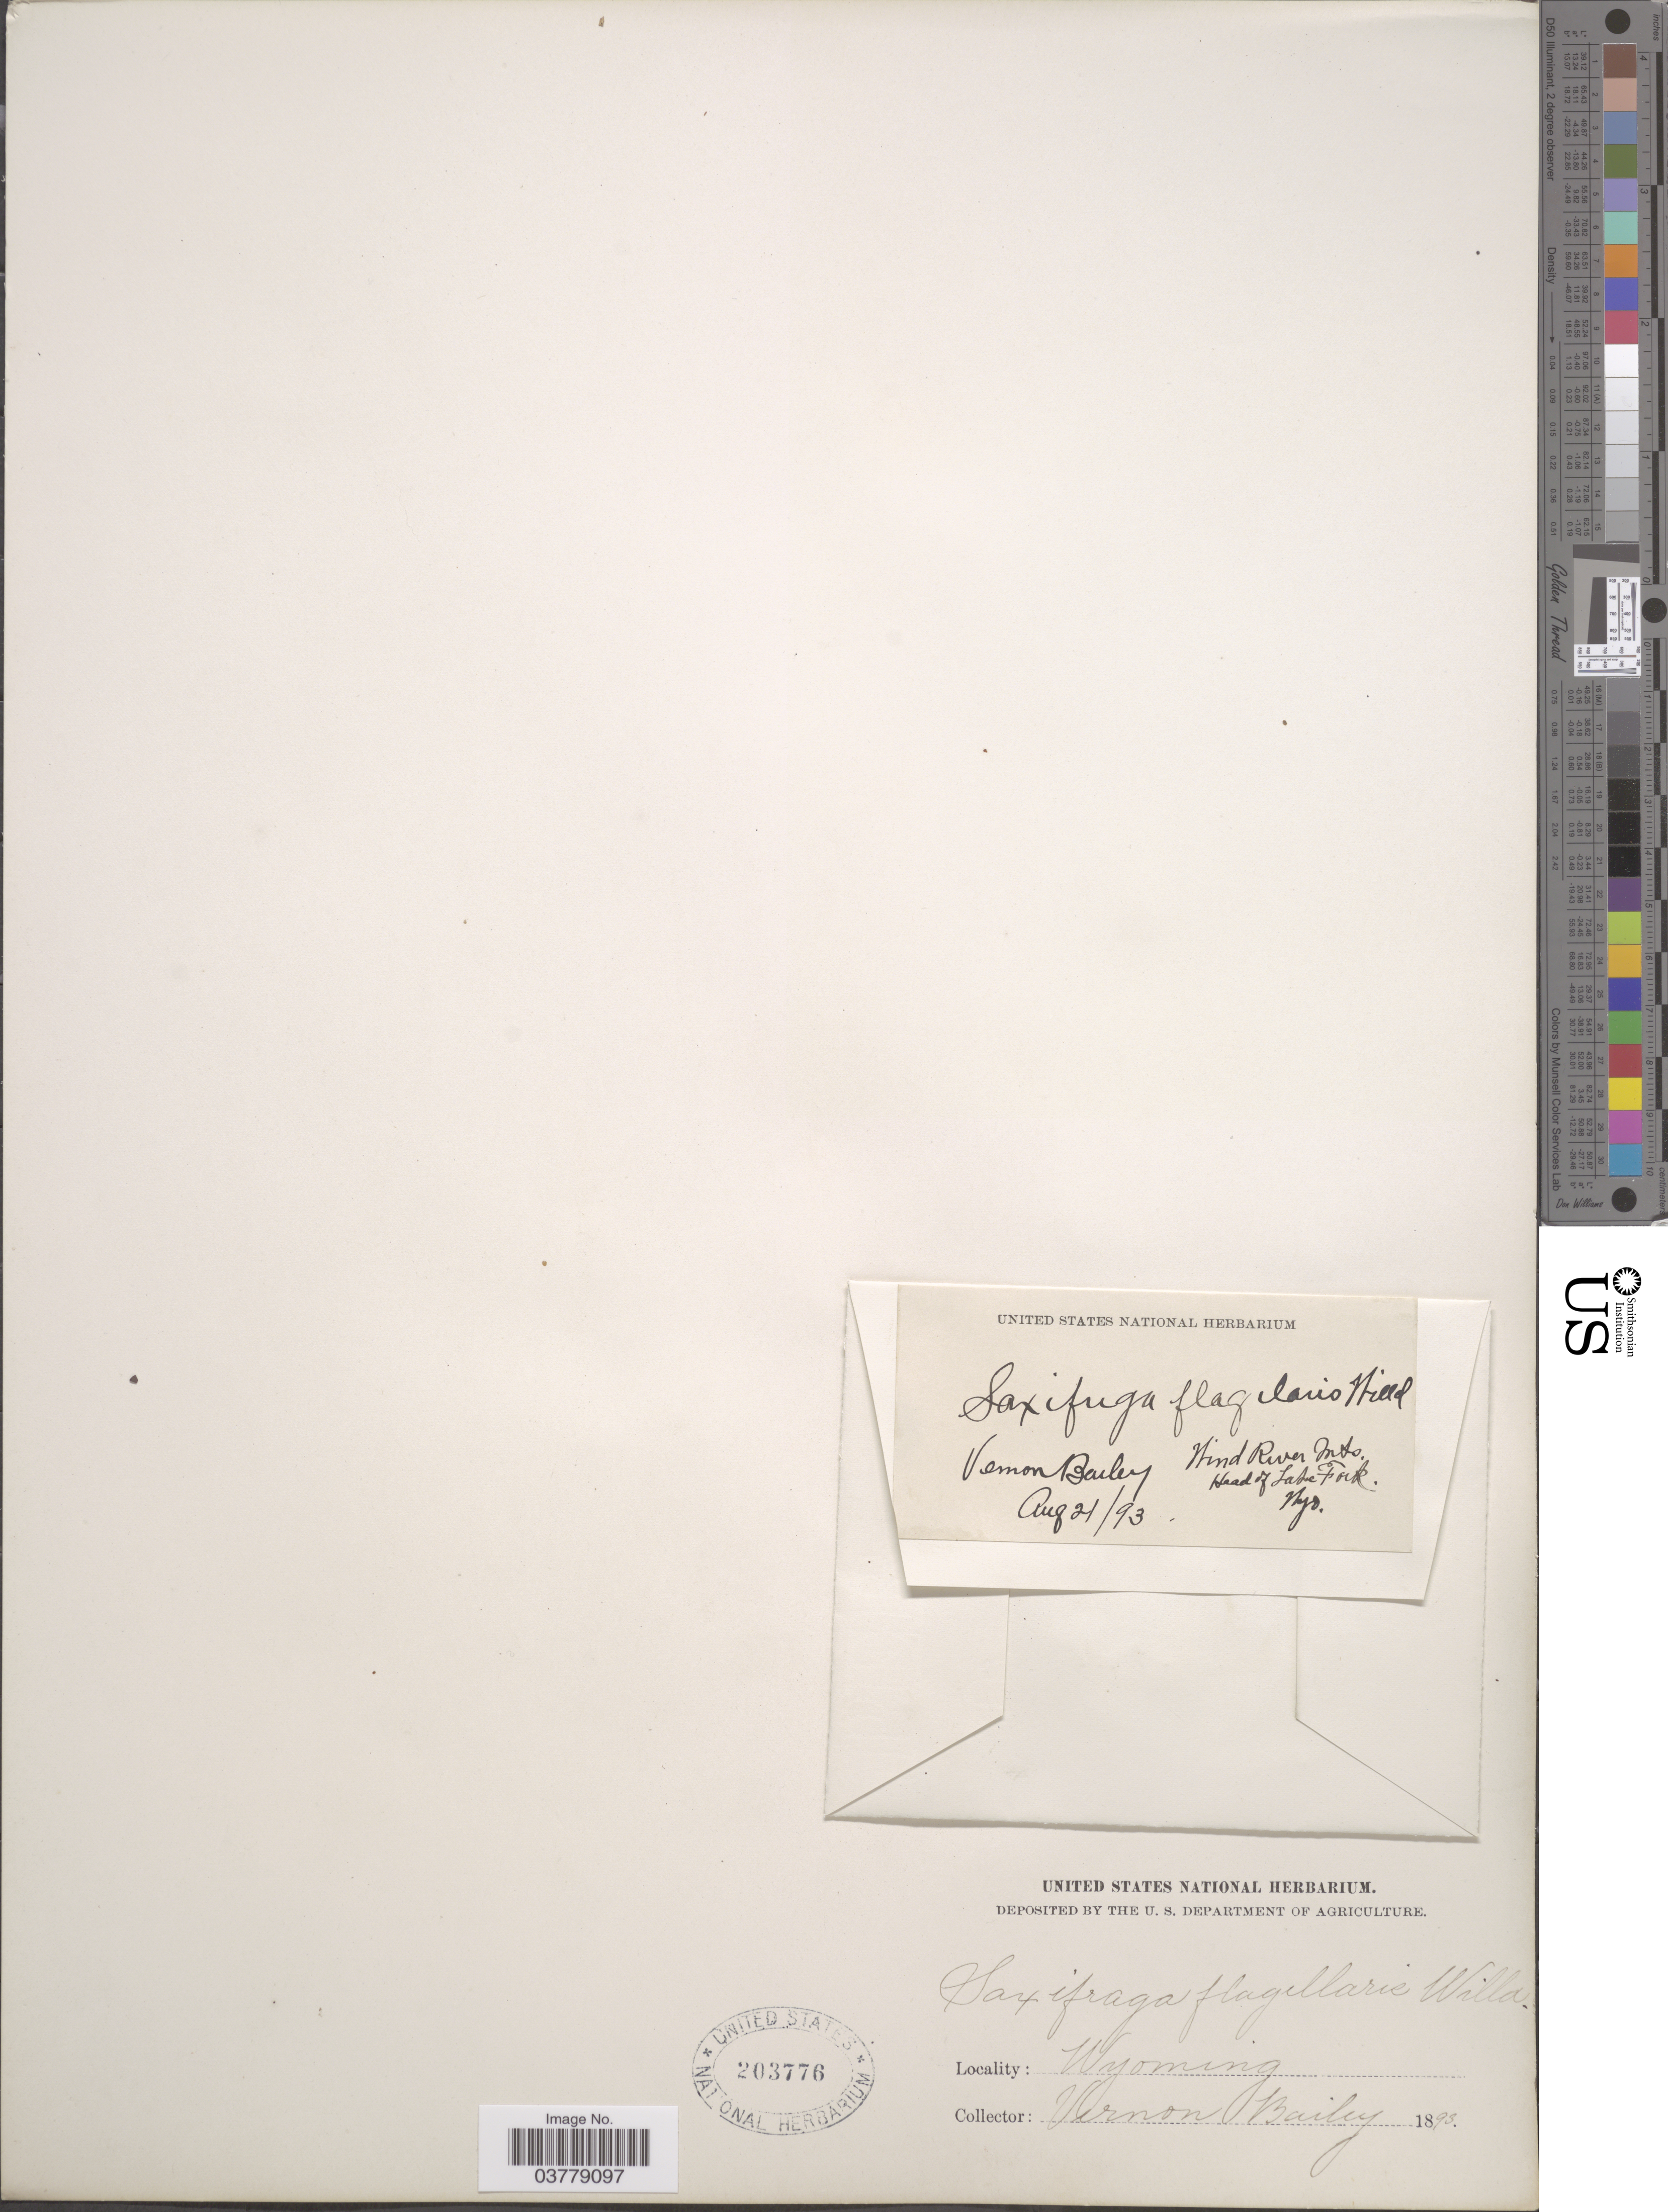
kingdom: Plantae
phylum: Tracheophyta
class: Magnoliopsida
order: Saxifragales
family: Saxifragaceae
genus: Saxifraga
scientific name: Saxifraga flagellaris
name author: Willd. ex Sternb.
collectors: V. O. Bailey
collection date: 1893-08-21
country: United States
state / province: Wyoming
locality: Wind River Mts. Head of Lake Fork.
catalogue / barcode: US 203776